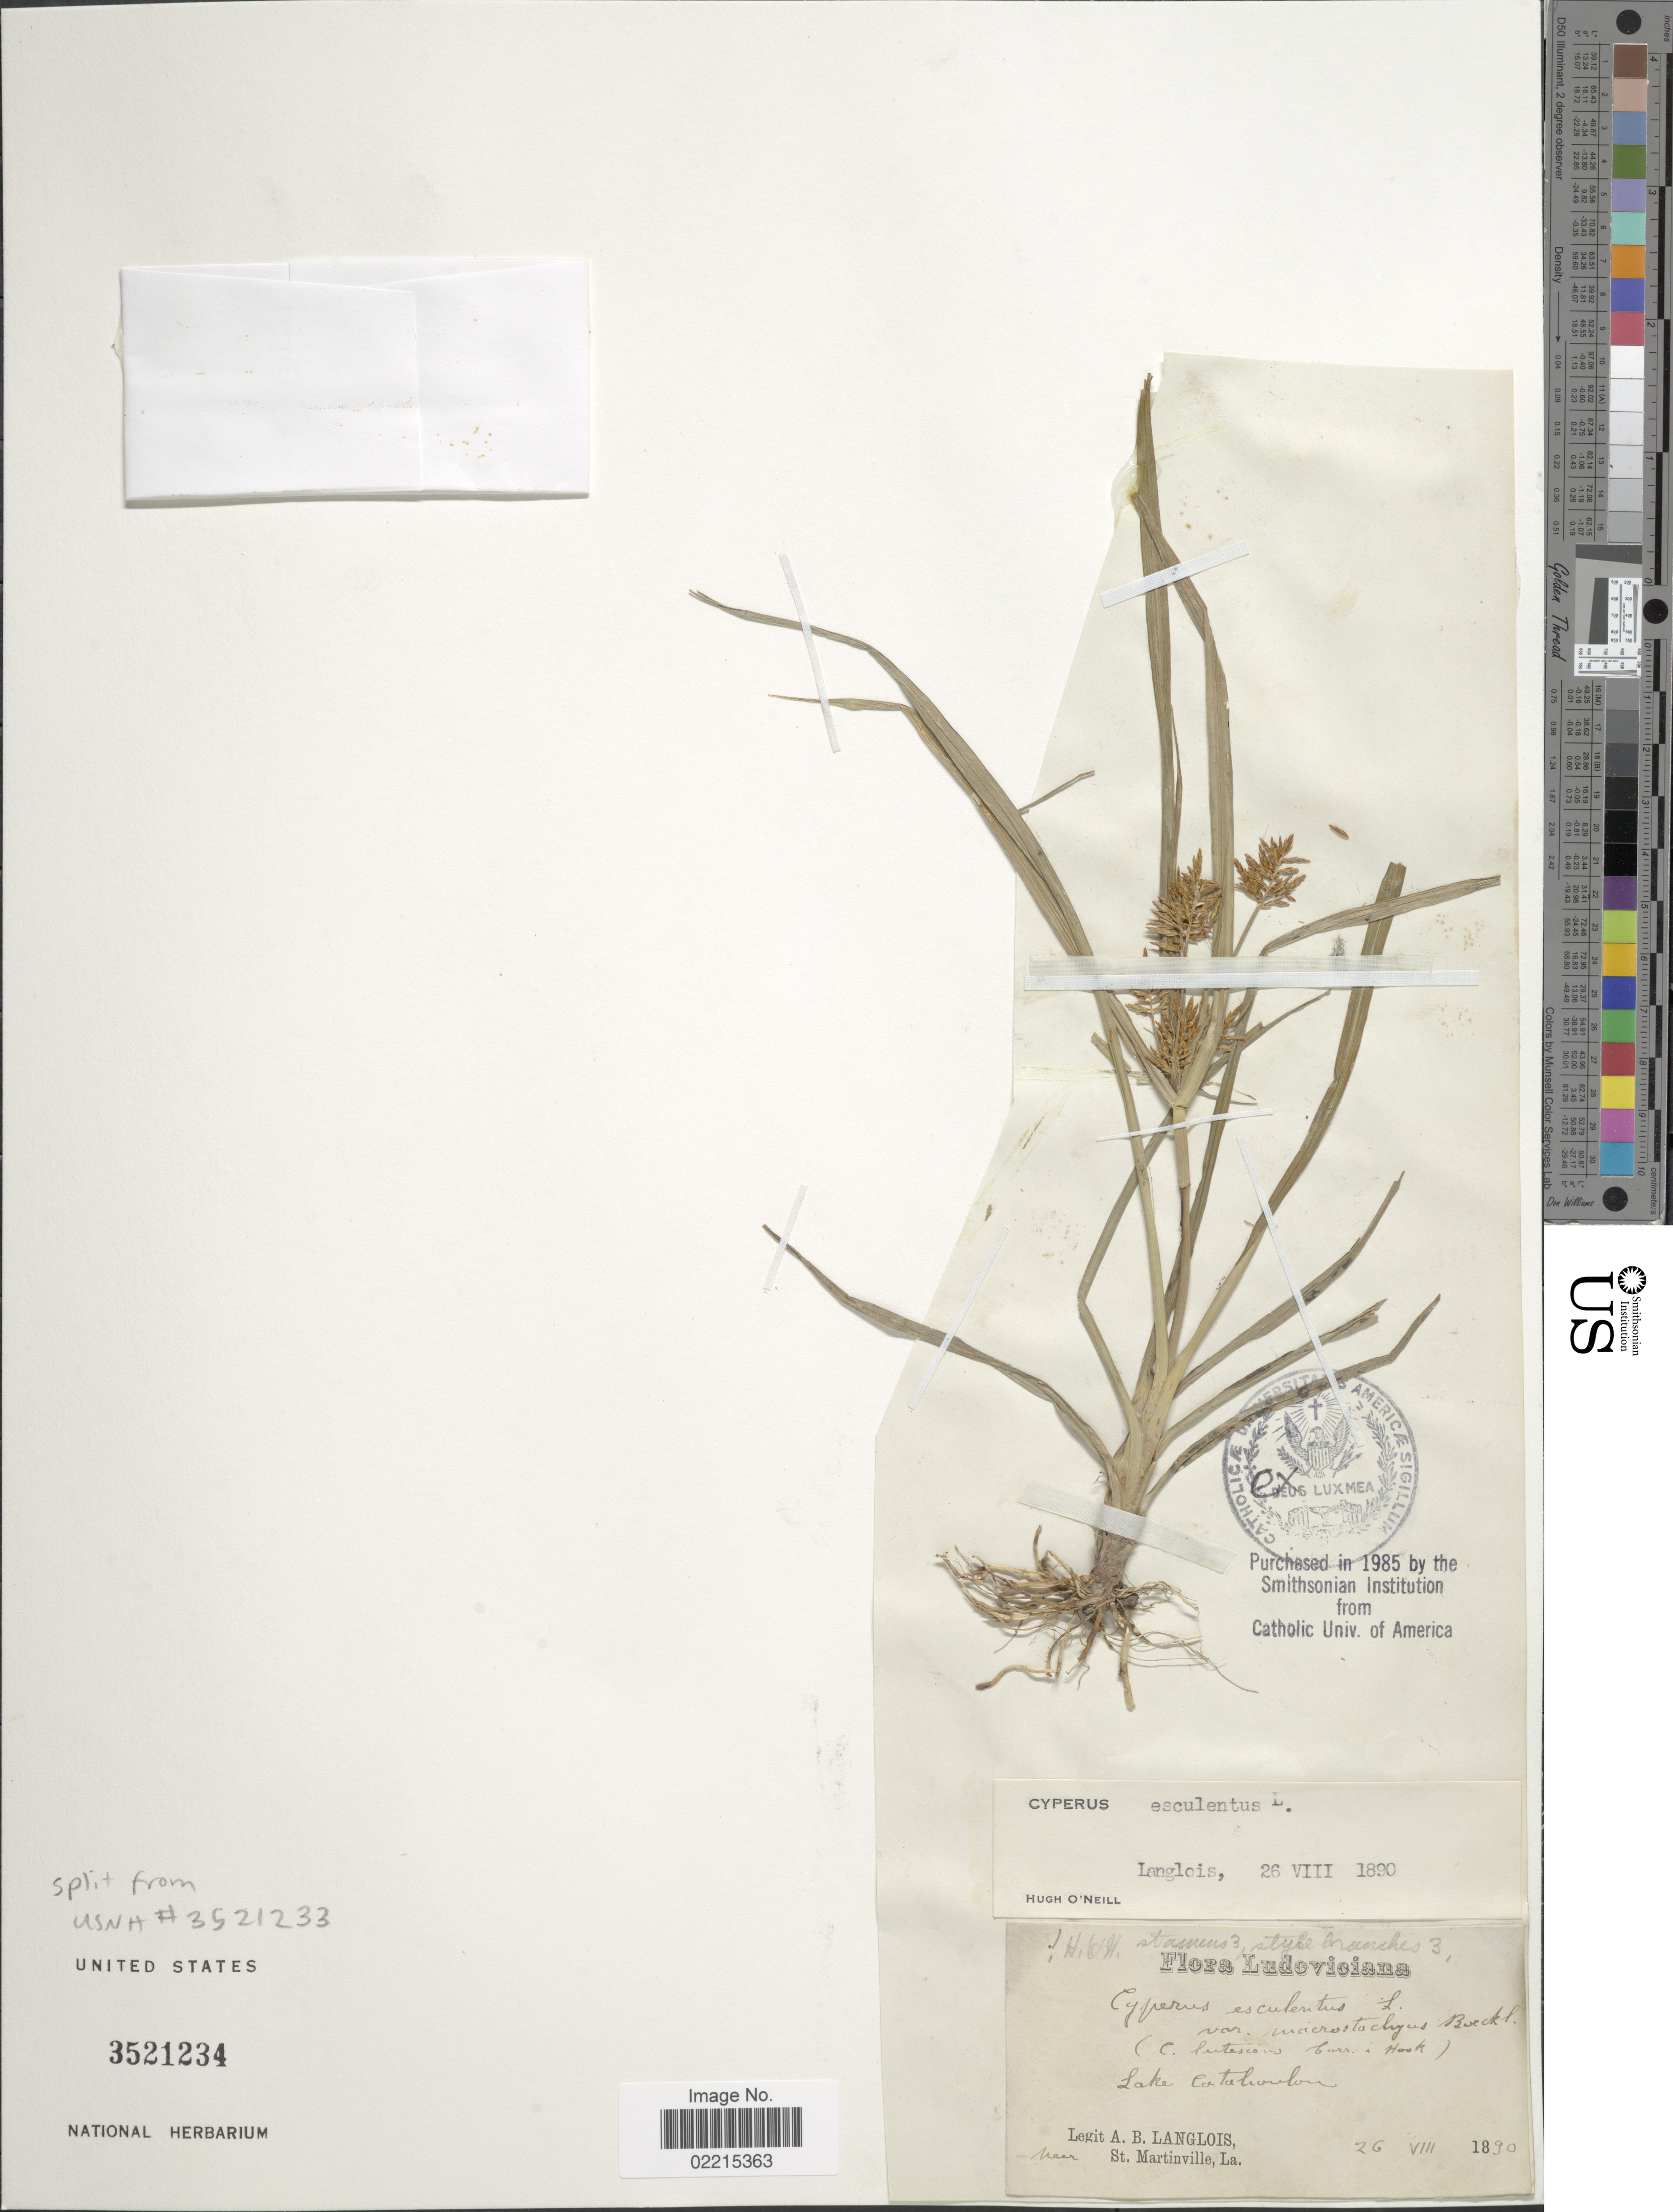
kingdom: Plantae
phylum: Tracheophyta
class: Liliopsida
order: Poales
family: Cyperaceae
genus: Cyperus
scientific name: Cyperus esculentus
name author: L.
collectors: A. Langlois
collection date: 1890-08-26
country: United States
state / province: Louisiana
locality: Near Martinville, Lake Catahoula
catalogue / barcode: US 3521234